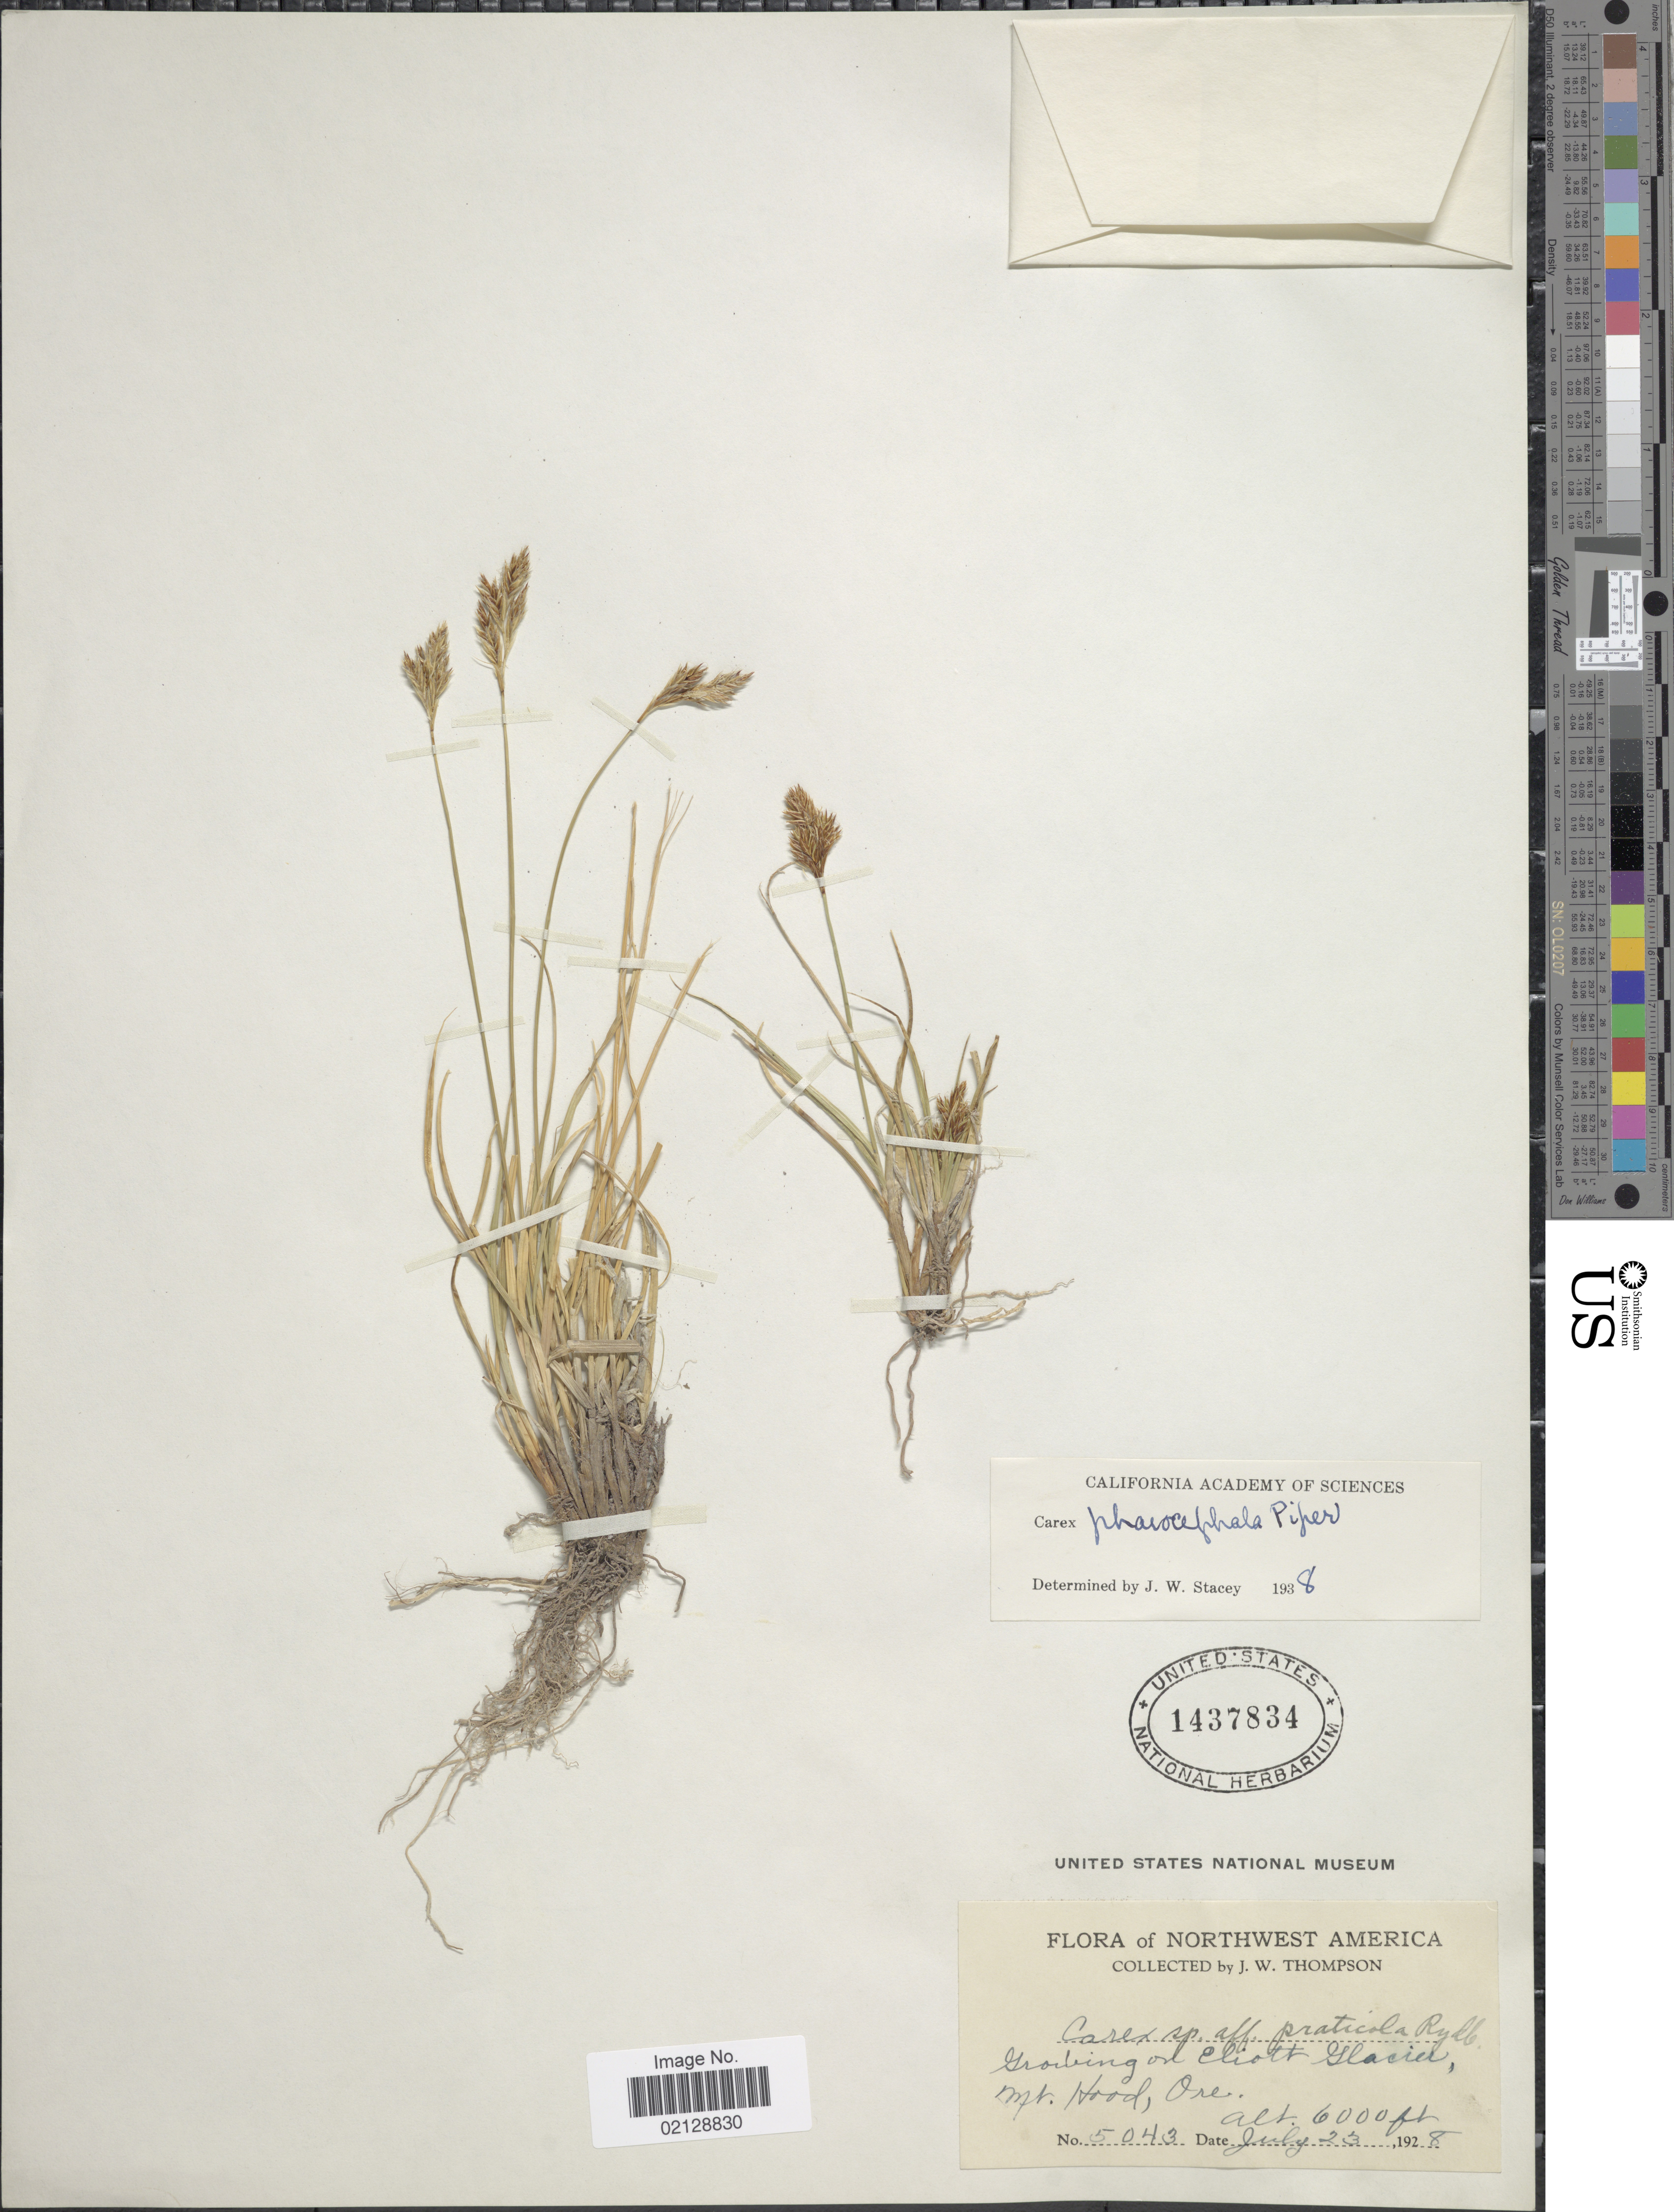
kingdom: Plantae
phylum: Tracheophyta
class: Liliopsida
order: Poales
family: Cyperaceae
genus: Carex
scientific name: Carex phaeocephala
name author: Piper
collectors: J. W. Thompson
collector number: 5043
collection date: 1928-07-23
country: United States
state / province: Oregon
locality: Growing on Eliott Glacier, Mt. Hood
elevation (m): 1829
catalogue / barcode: US 1437834